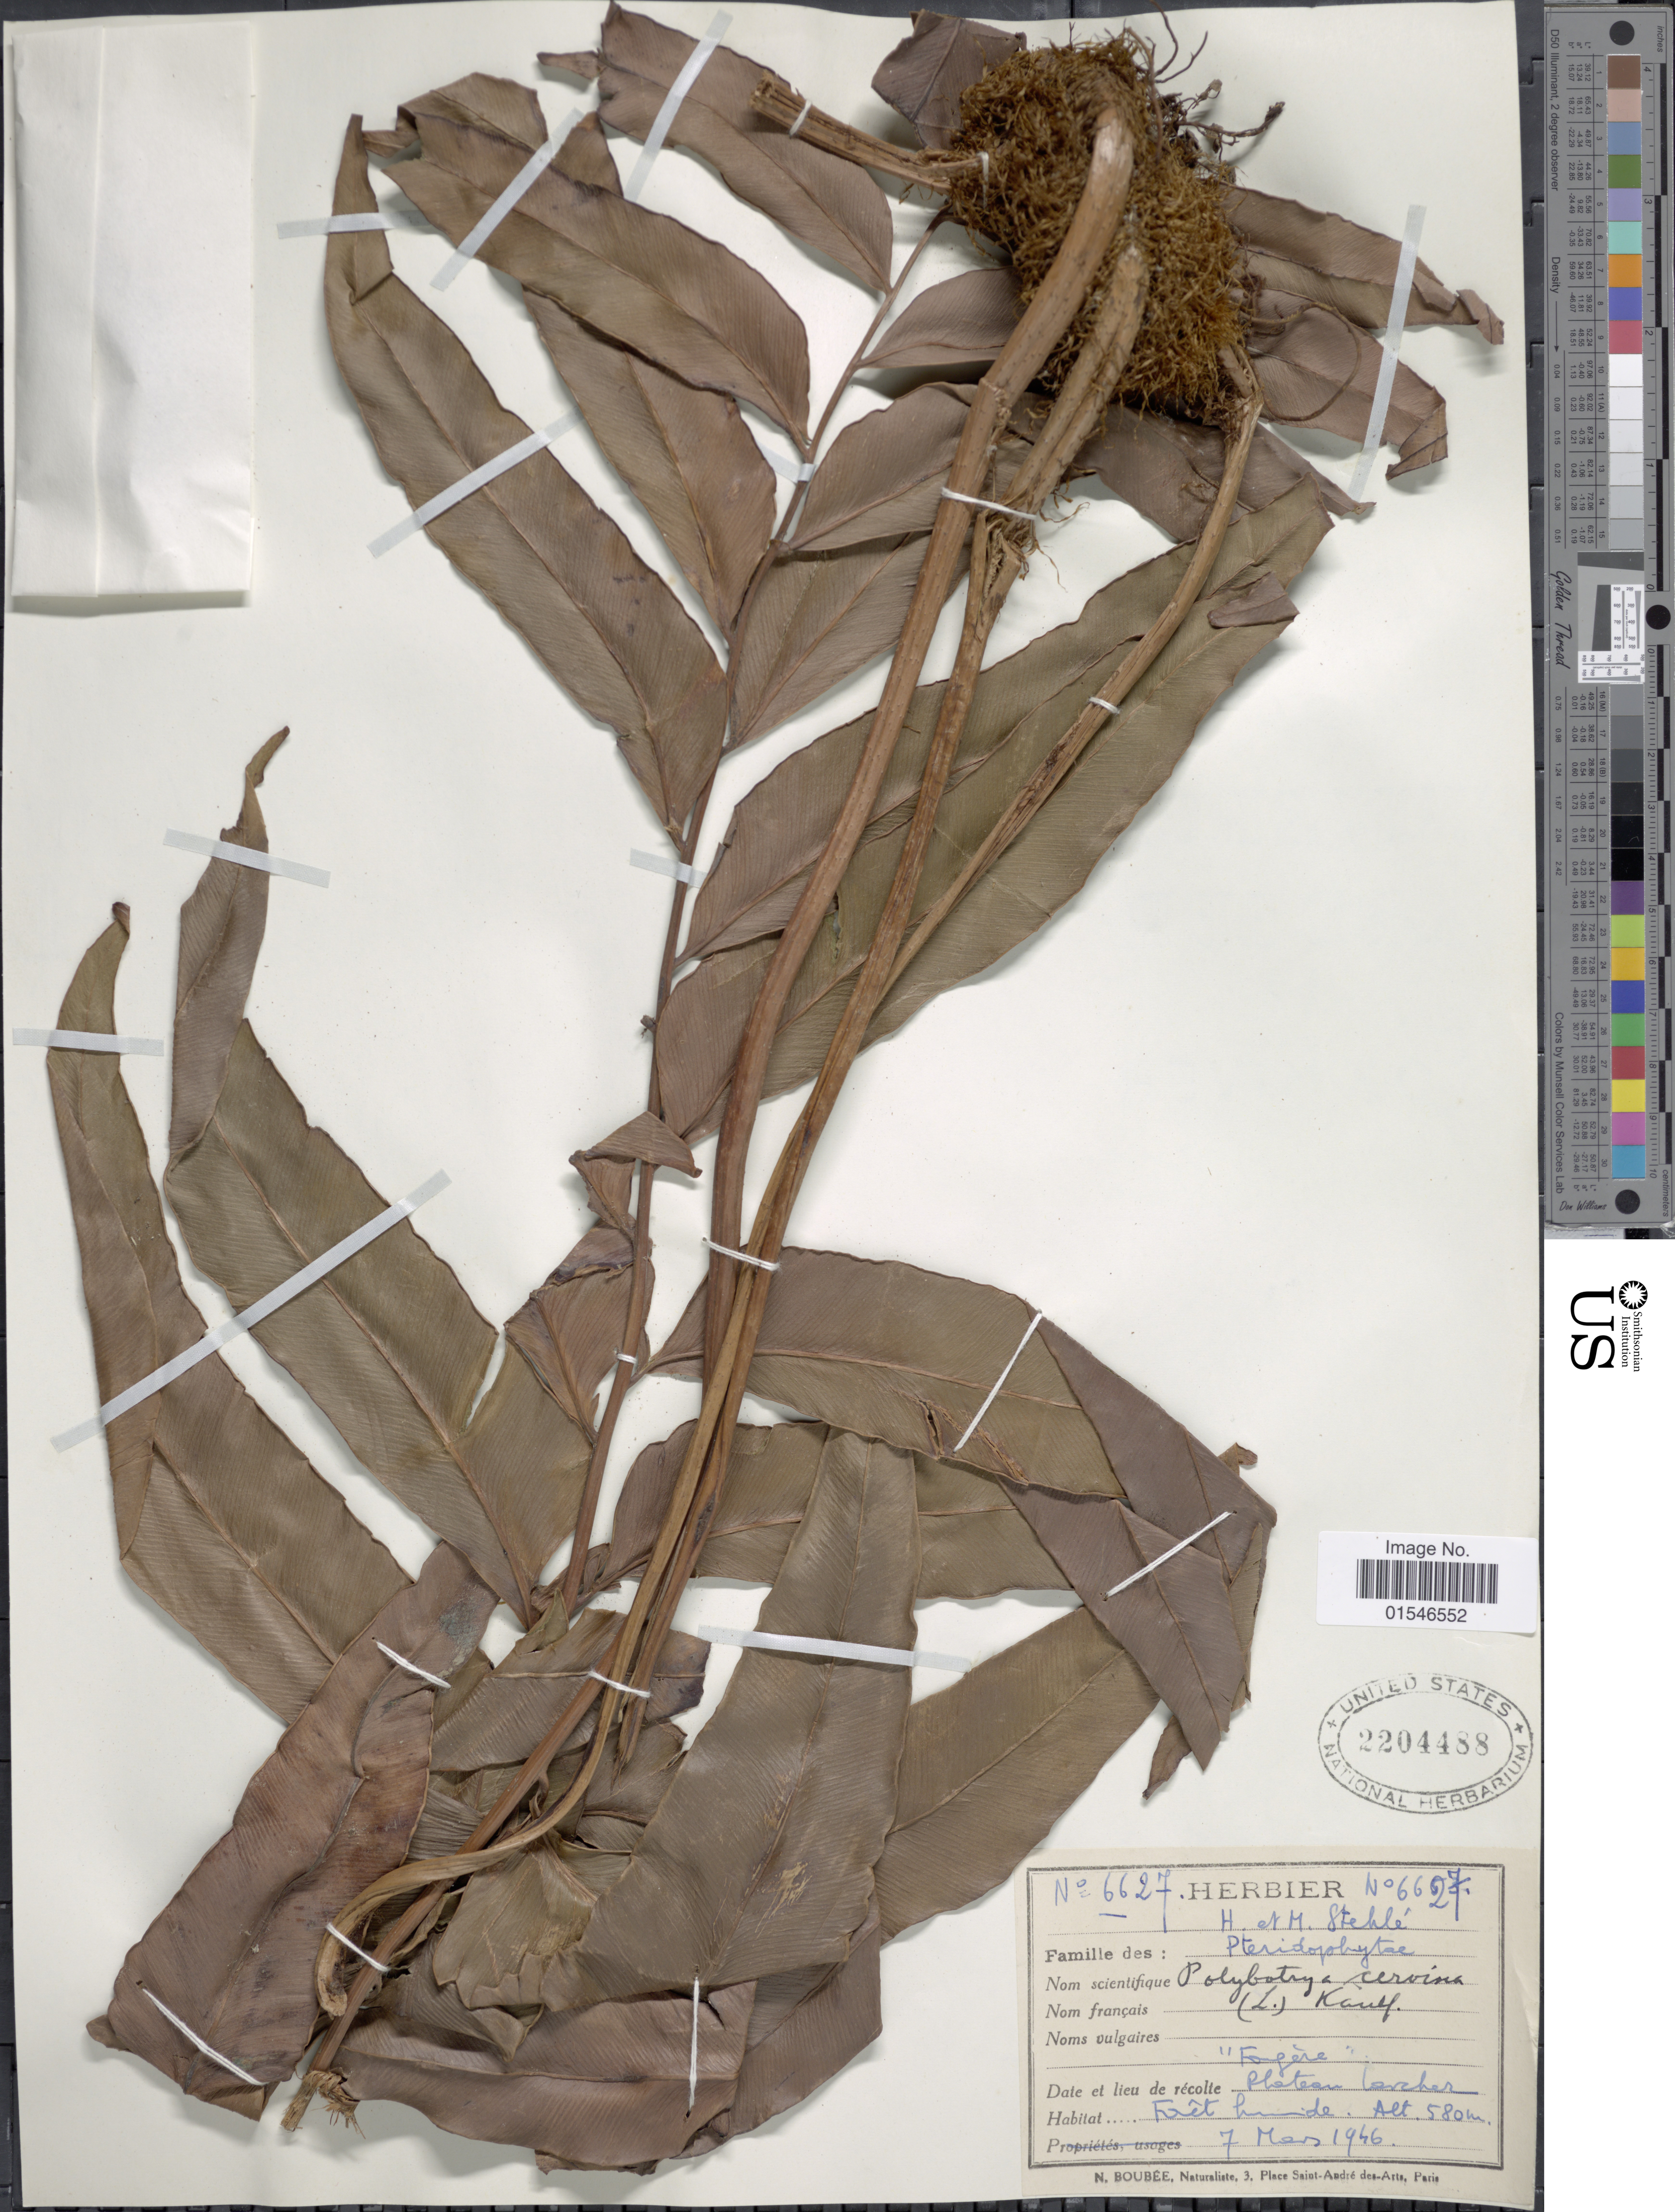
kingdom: Plantae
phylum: Tracheophyta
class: Polypodiopsida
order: Polypodiales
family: Dryopteridaceae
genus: Olfersia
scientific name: Olfersia cervina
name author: (L.) Kunze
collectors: H. Stehlé & M. Stehlé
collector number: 6627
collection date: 1946-03-07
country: Martinique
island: Martinique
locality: Plateau Larcher.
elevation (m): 580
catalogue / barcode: US 2204488